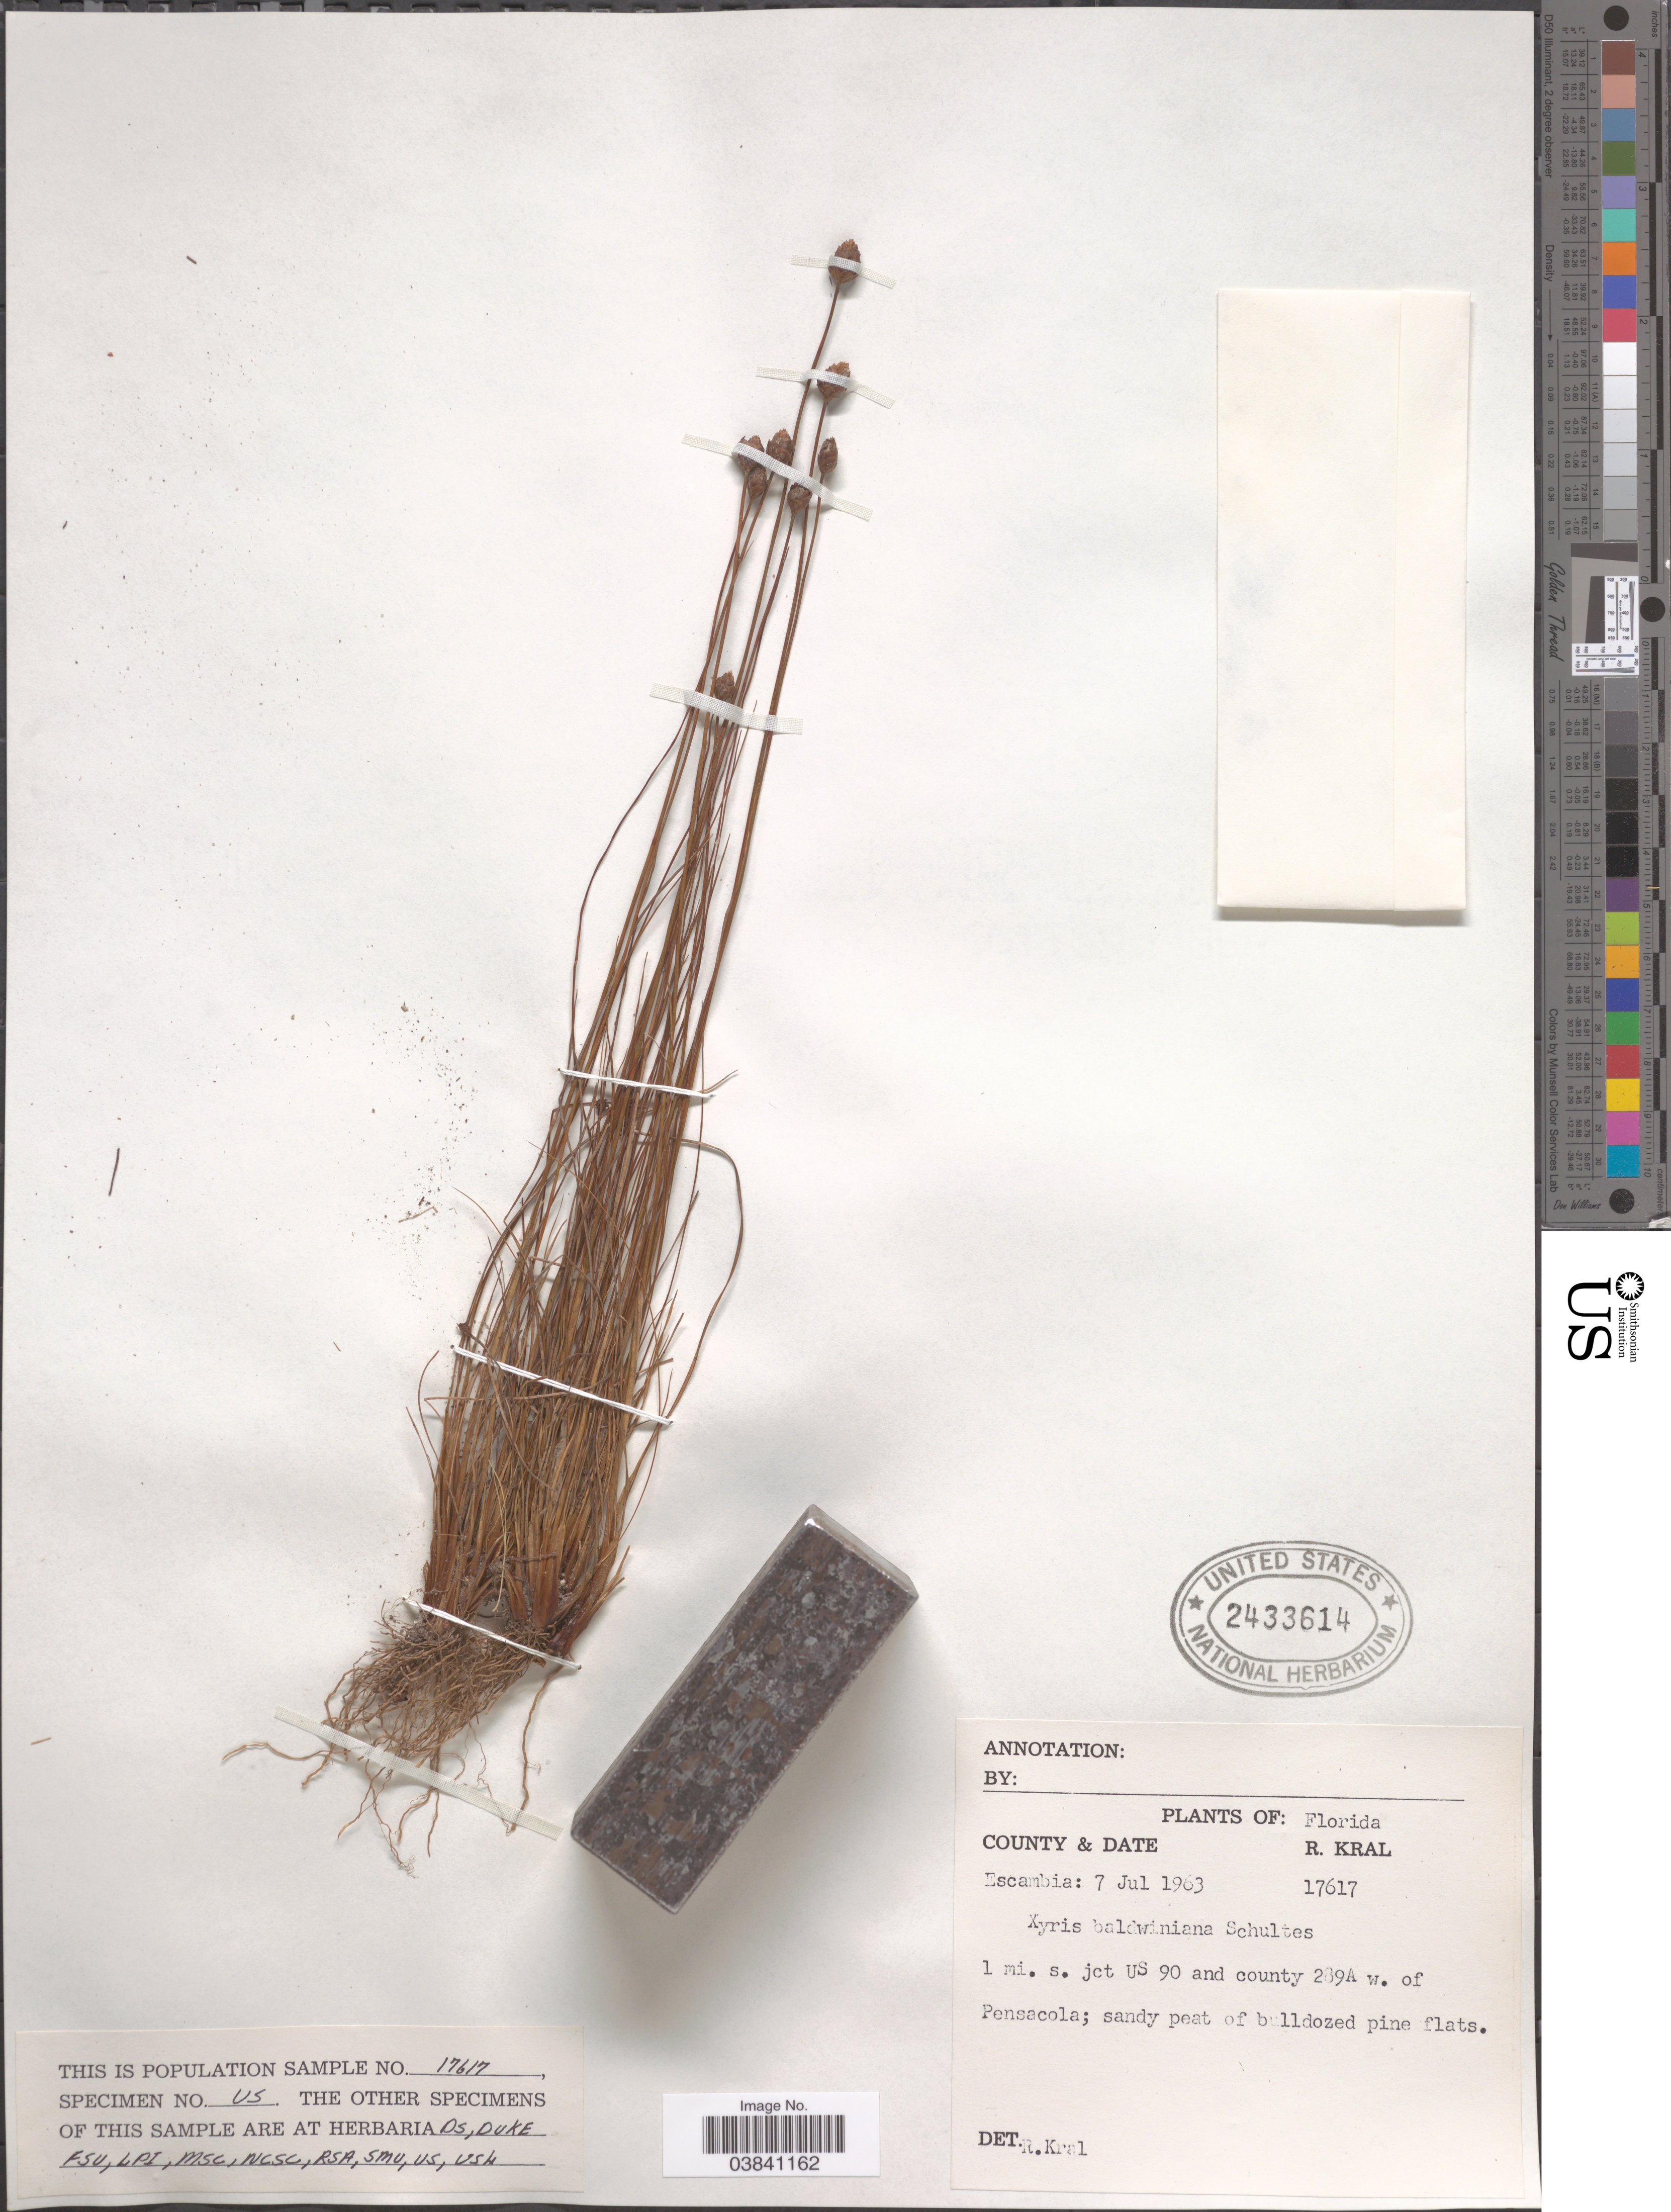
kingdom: Plantae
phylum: Tracheophyta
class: Liliopsida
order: Poales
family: Xyridaceae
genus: Xyris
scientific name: Xyris baldwiniana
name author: Schult.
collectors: R. Kral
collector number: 17617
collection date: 1963-07-07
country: United States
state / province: Florida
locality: County Escambia: 1 mi. s. jct US 90 and county 289A w. of Pensacola.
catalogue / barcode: US 2433614